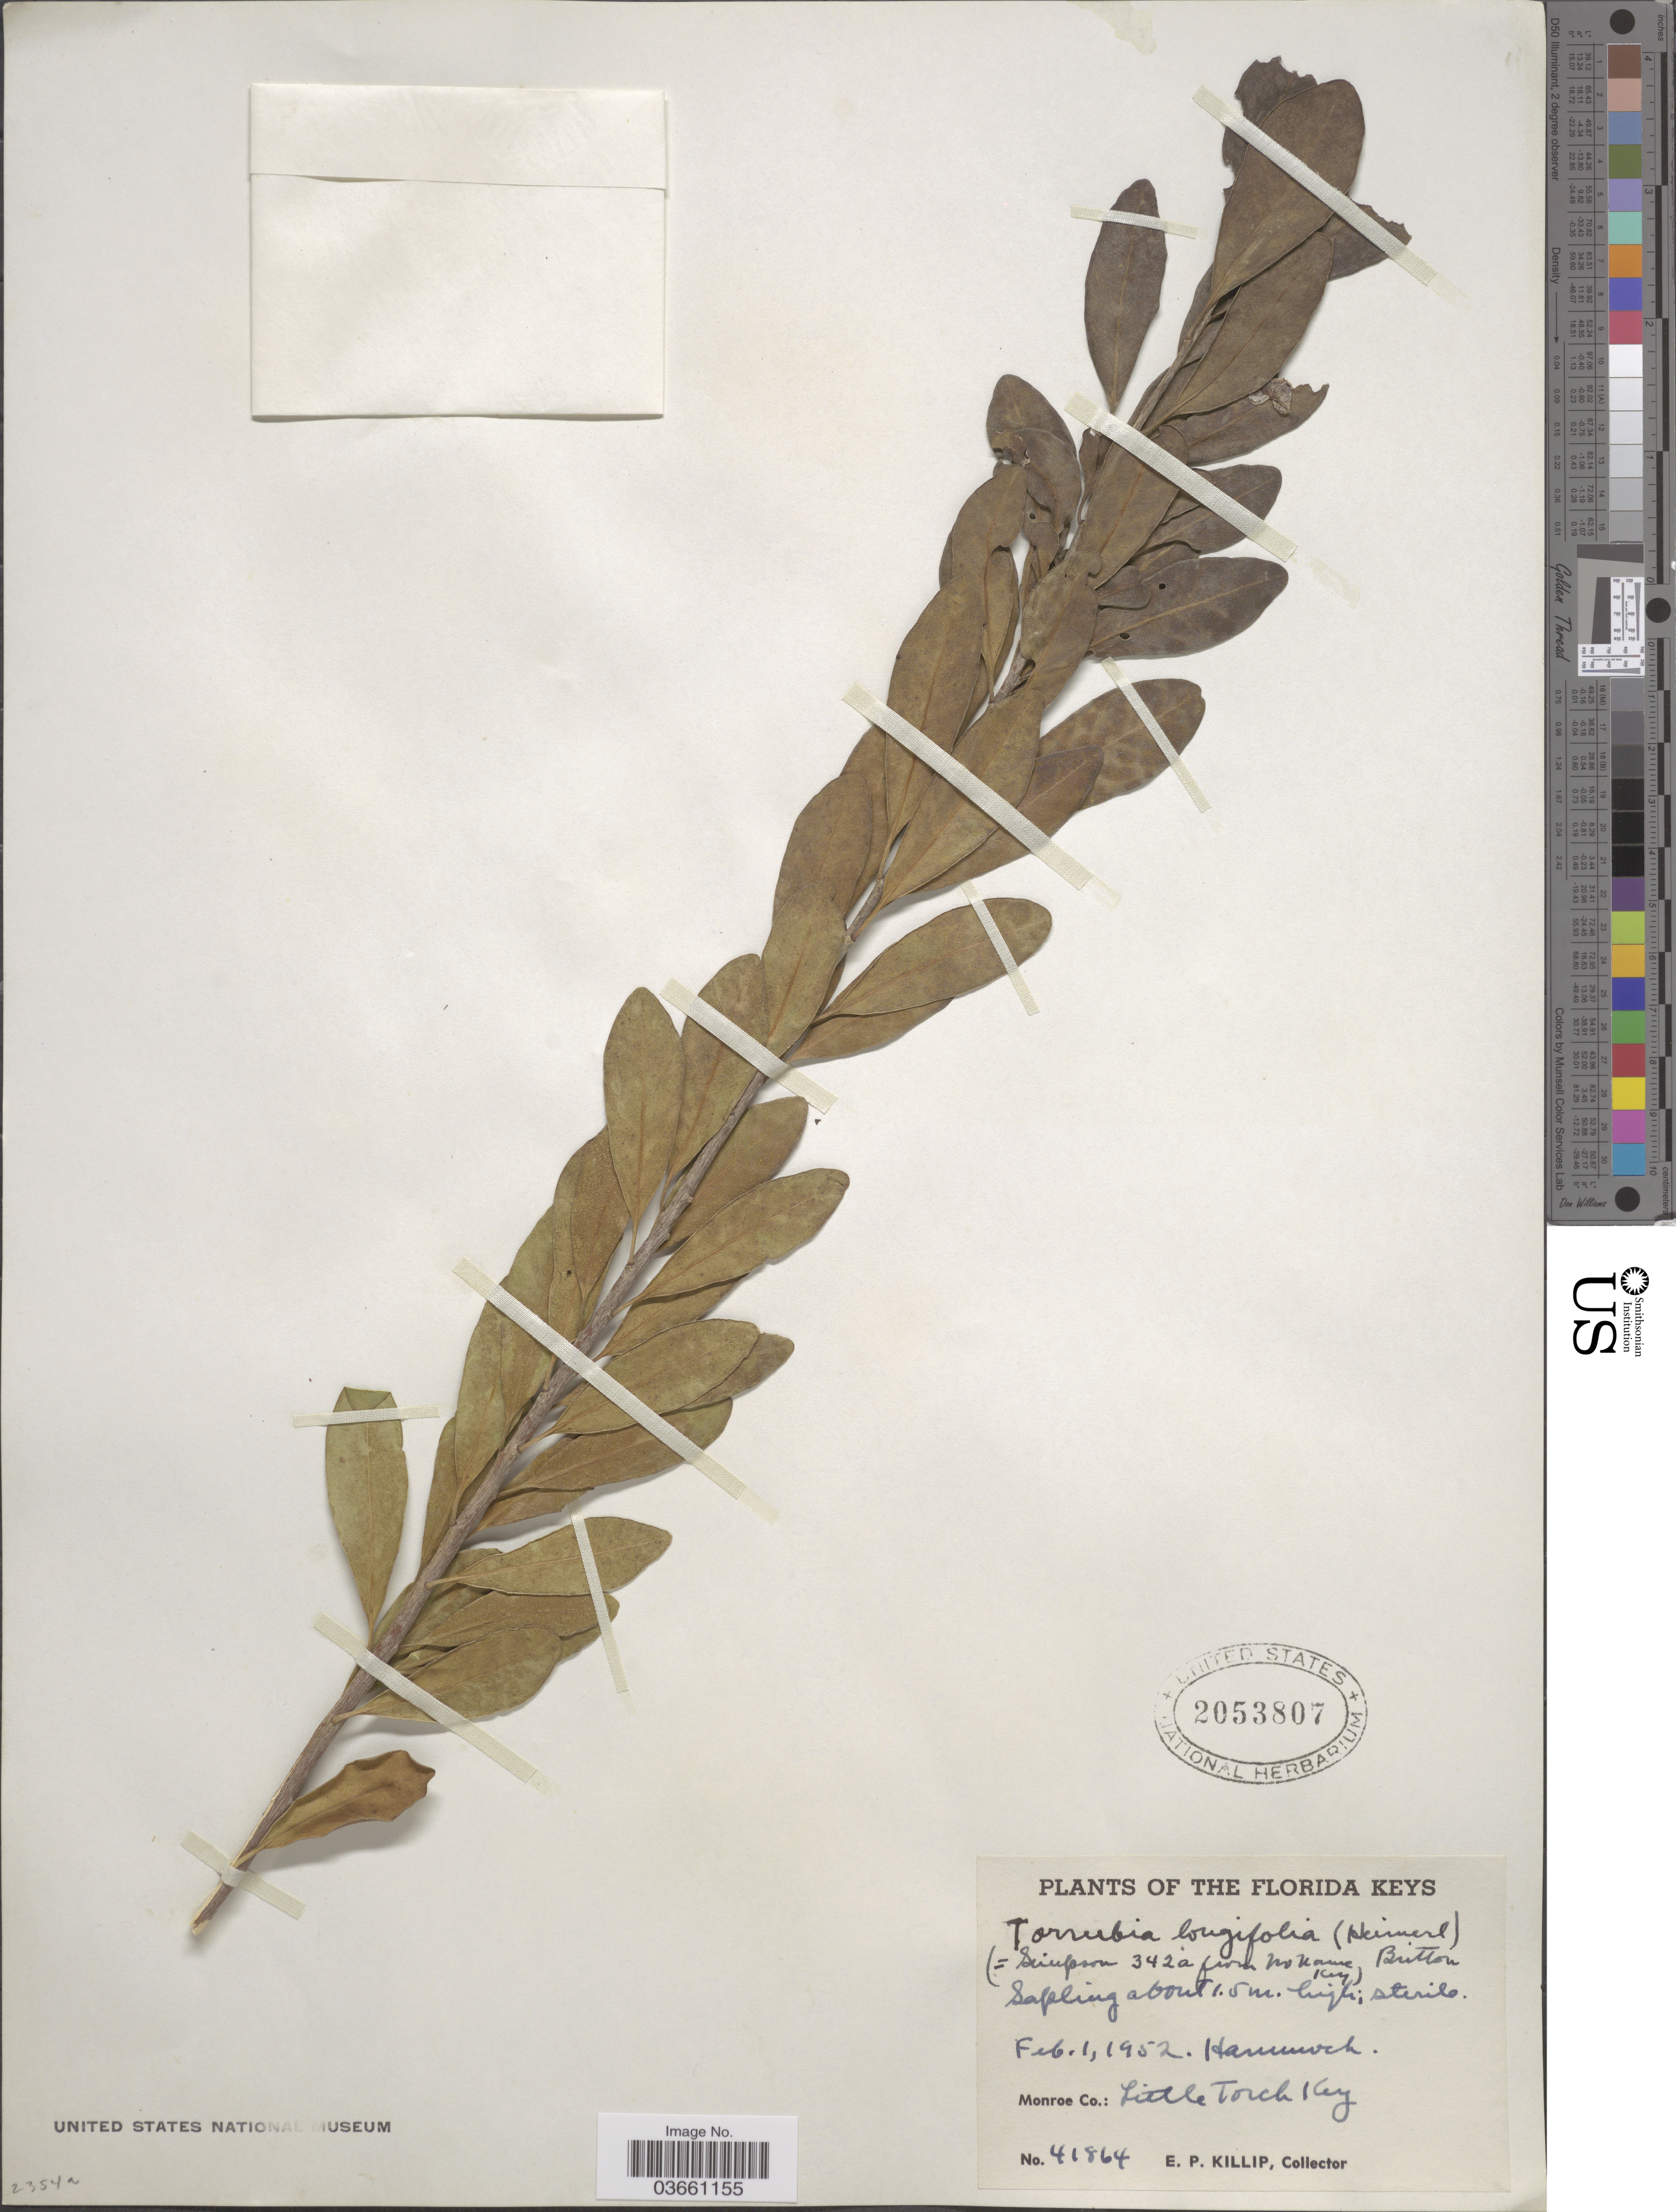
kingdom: Plantae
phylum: Tracheophyta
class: Magnoliopsida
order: Caryophyllales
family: Nyctaginaceae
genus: Guapira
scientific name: Guapira discolor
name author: (Spreng.) Little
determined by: Strong, Mark T., (BOT), Smithsonian Institution - National Museum of Natural History (UNITED STATES)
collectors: E. P. Killip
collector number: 41864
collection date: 1952-02-01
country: United States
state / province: Florida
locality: Florida Keys. Hammock. Monroe Co.: Little Torch Key.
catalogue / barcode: US 2053807